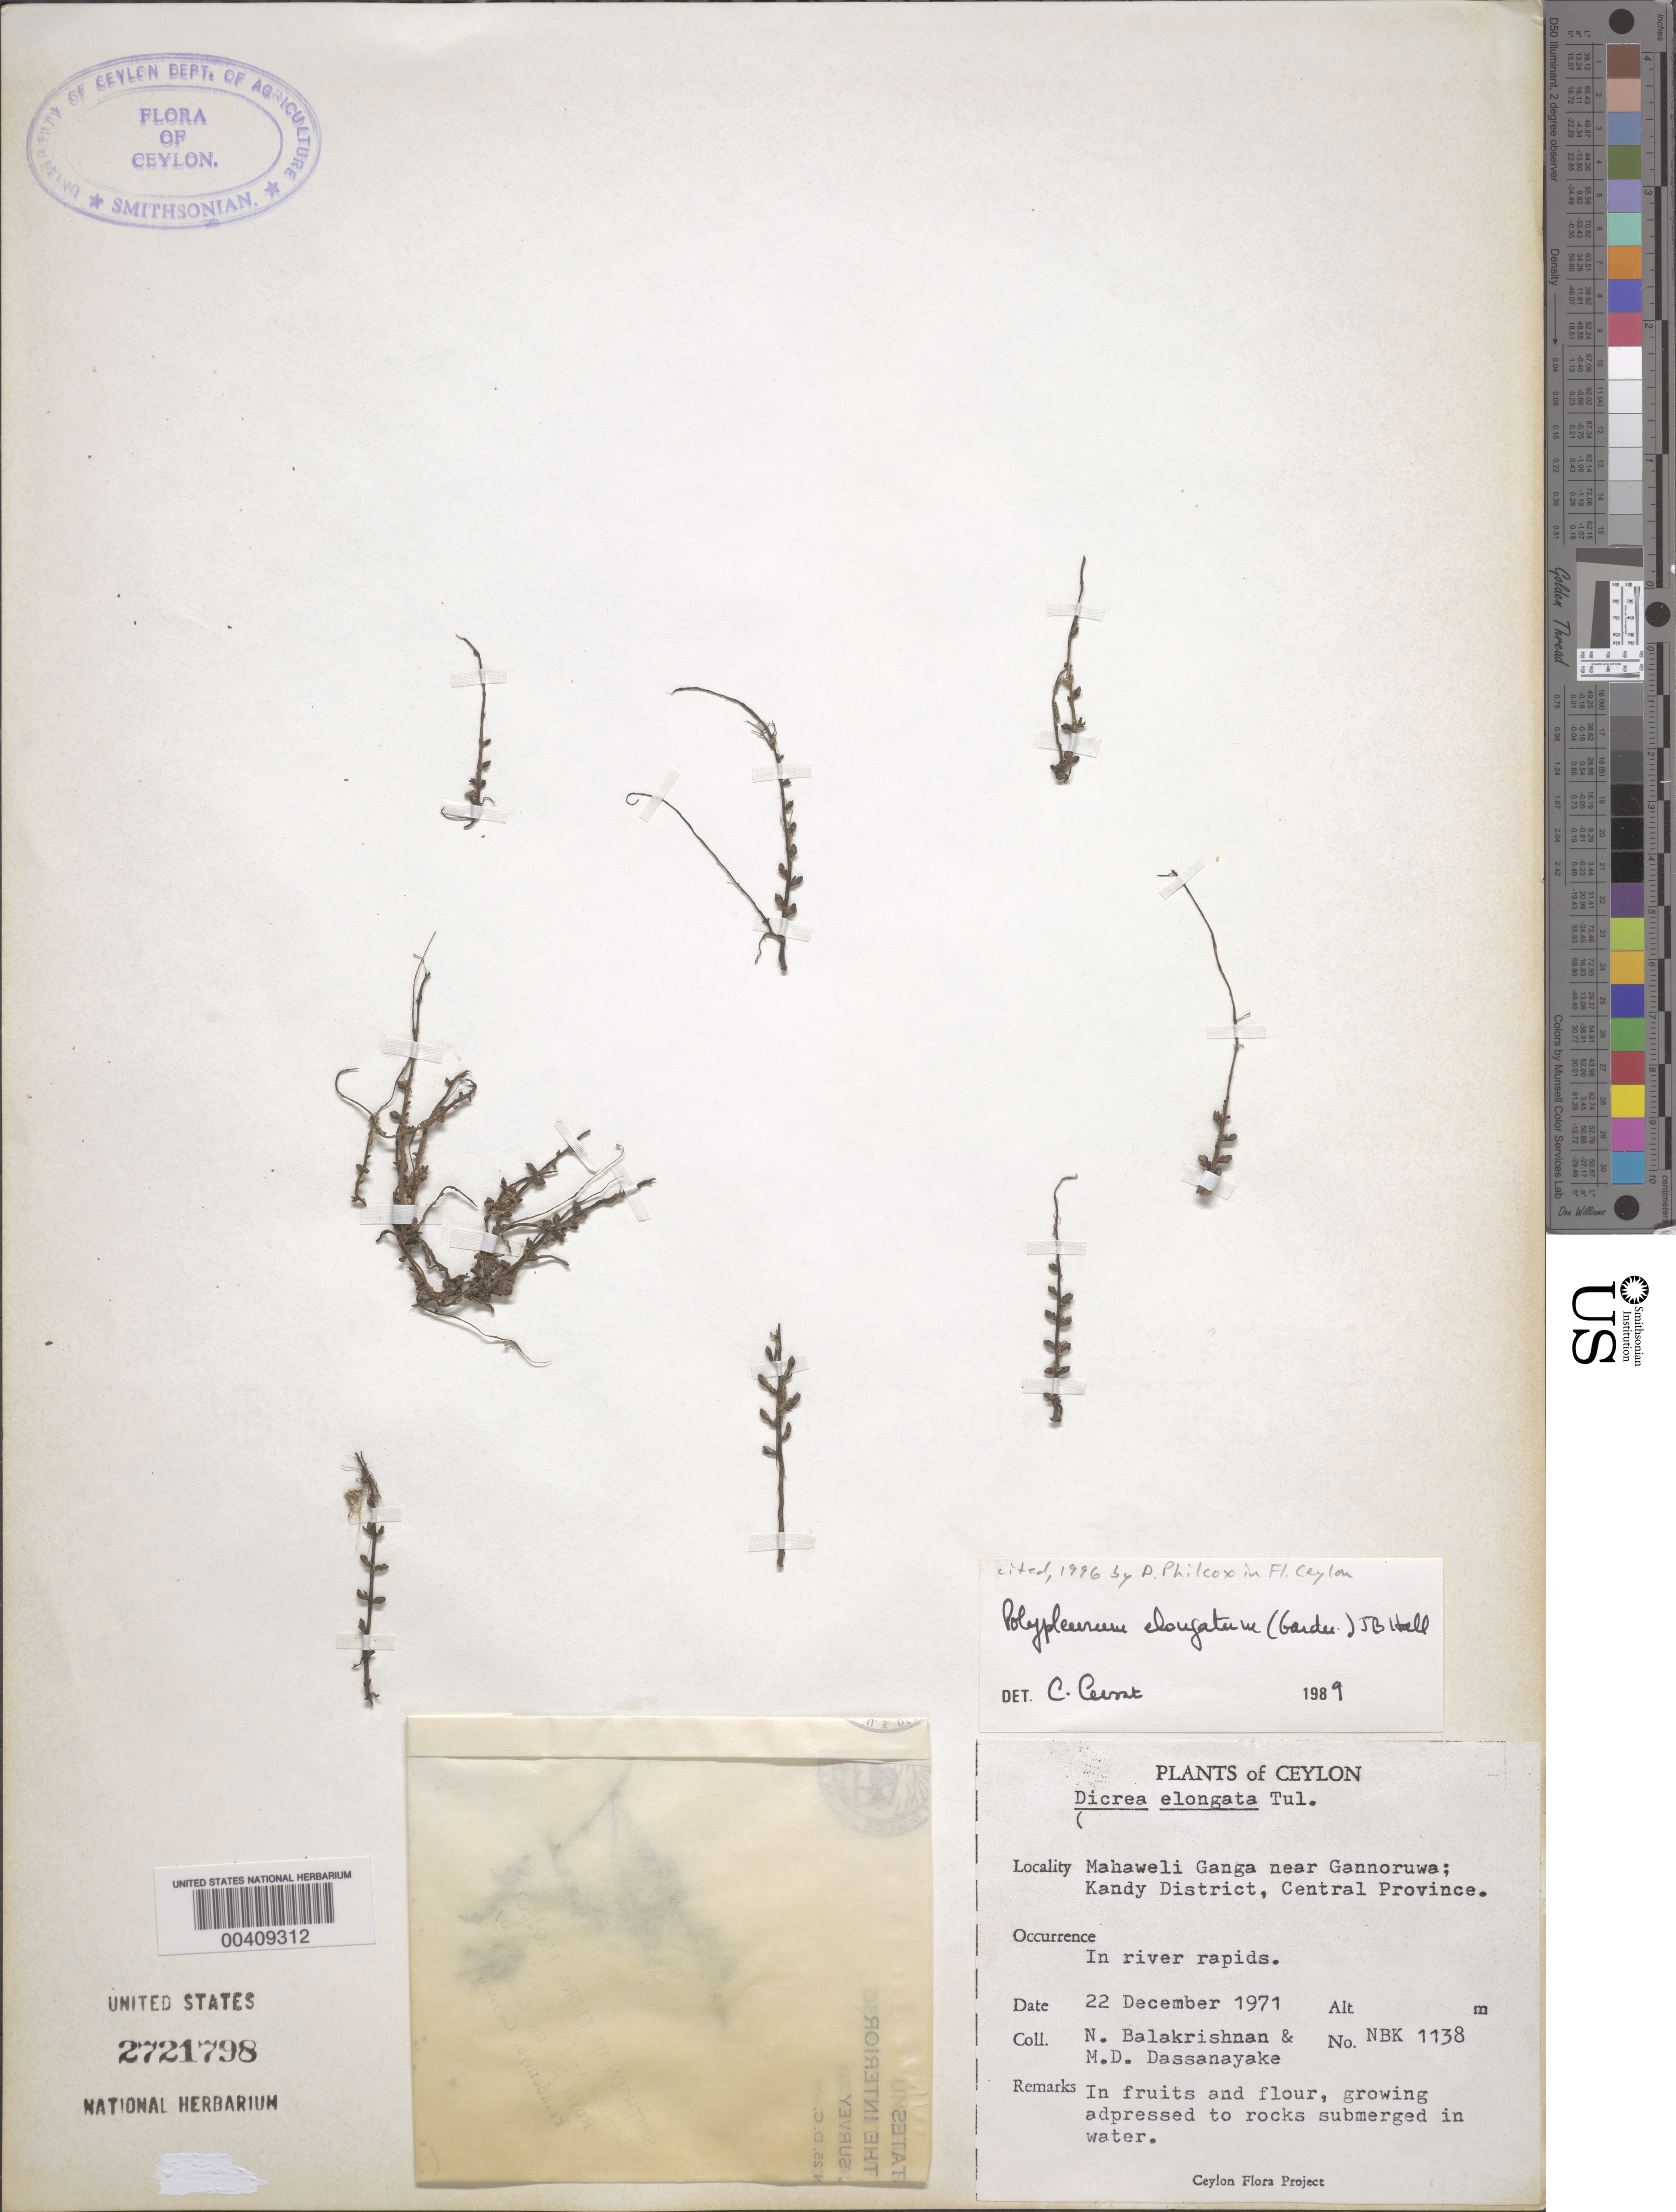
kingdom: Plantae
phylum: Tracheophyta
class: Magnoliopsida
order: Malpighiales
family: Podostemaceae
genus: Polypleurum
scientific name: Polypleurum elongatum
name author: (Gardner) J.B. Hall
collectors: N. Balakrishnan & M. Dassanayake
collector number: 1138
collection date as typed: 22 Dec 1971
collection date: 1971-12-22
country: Sri Lanka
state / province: Central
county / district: Kandy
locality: Mahaweli ganga near gannoruwa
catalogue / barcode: US 2721798